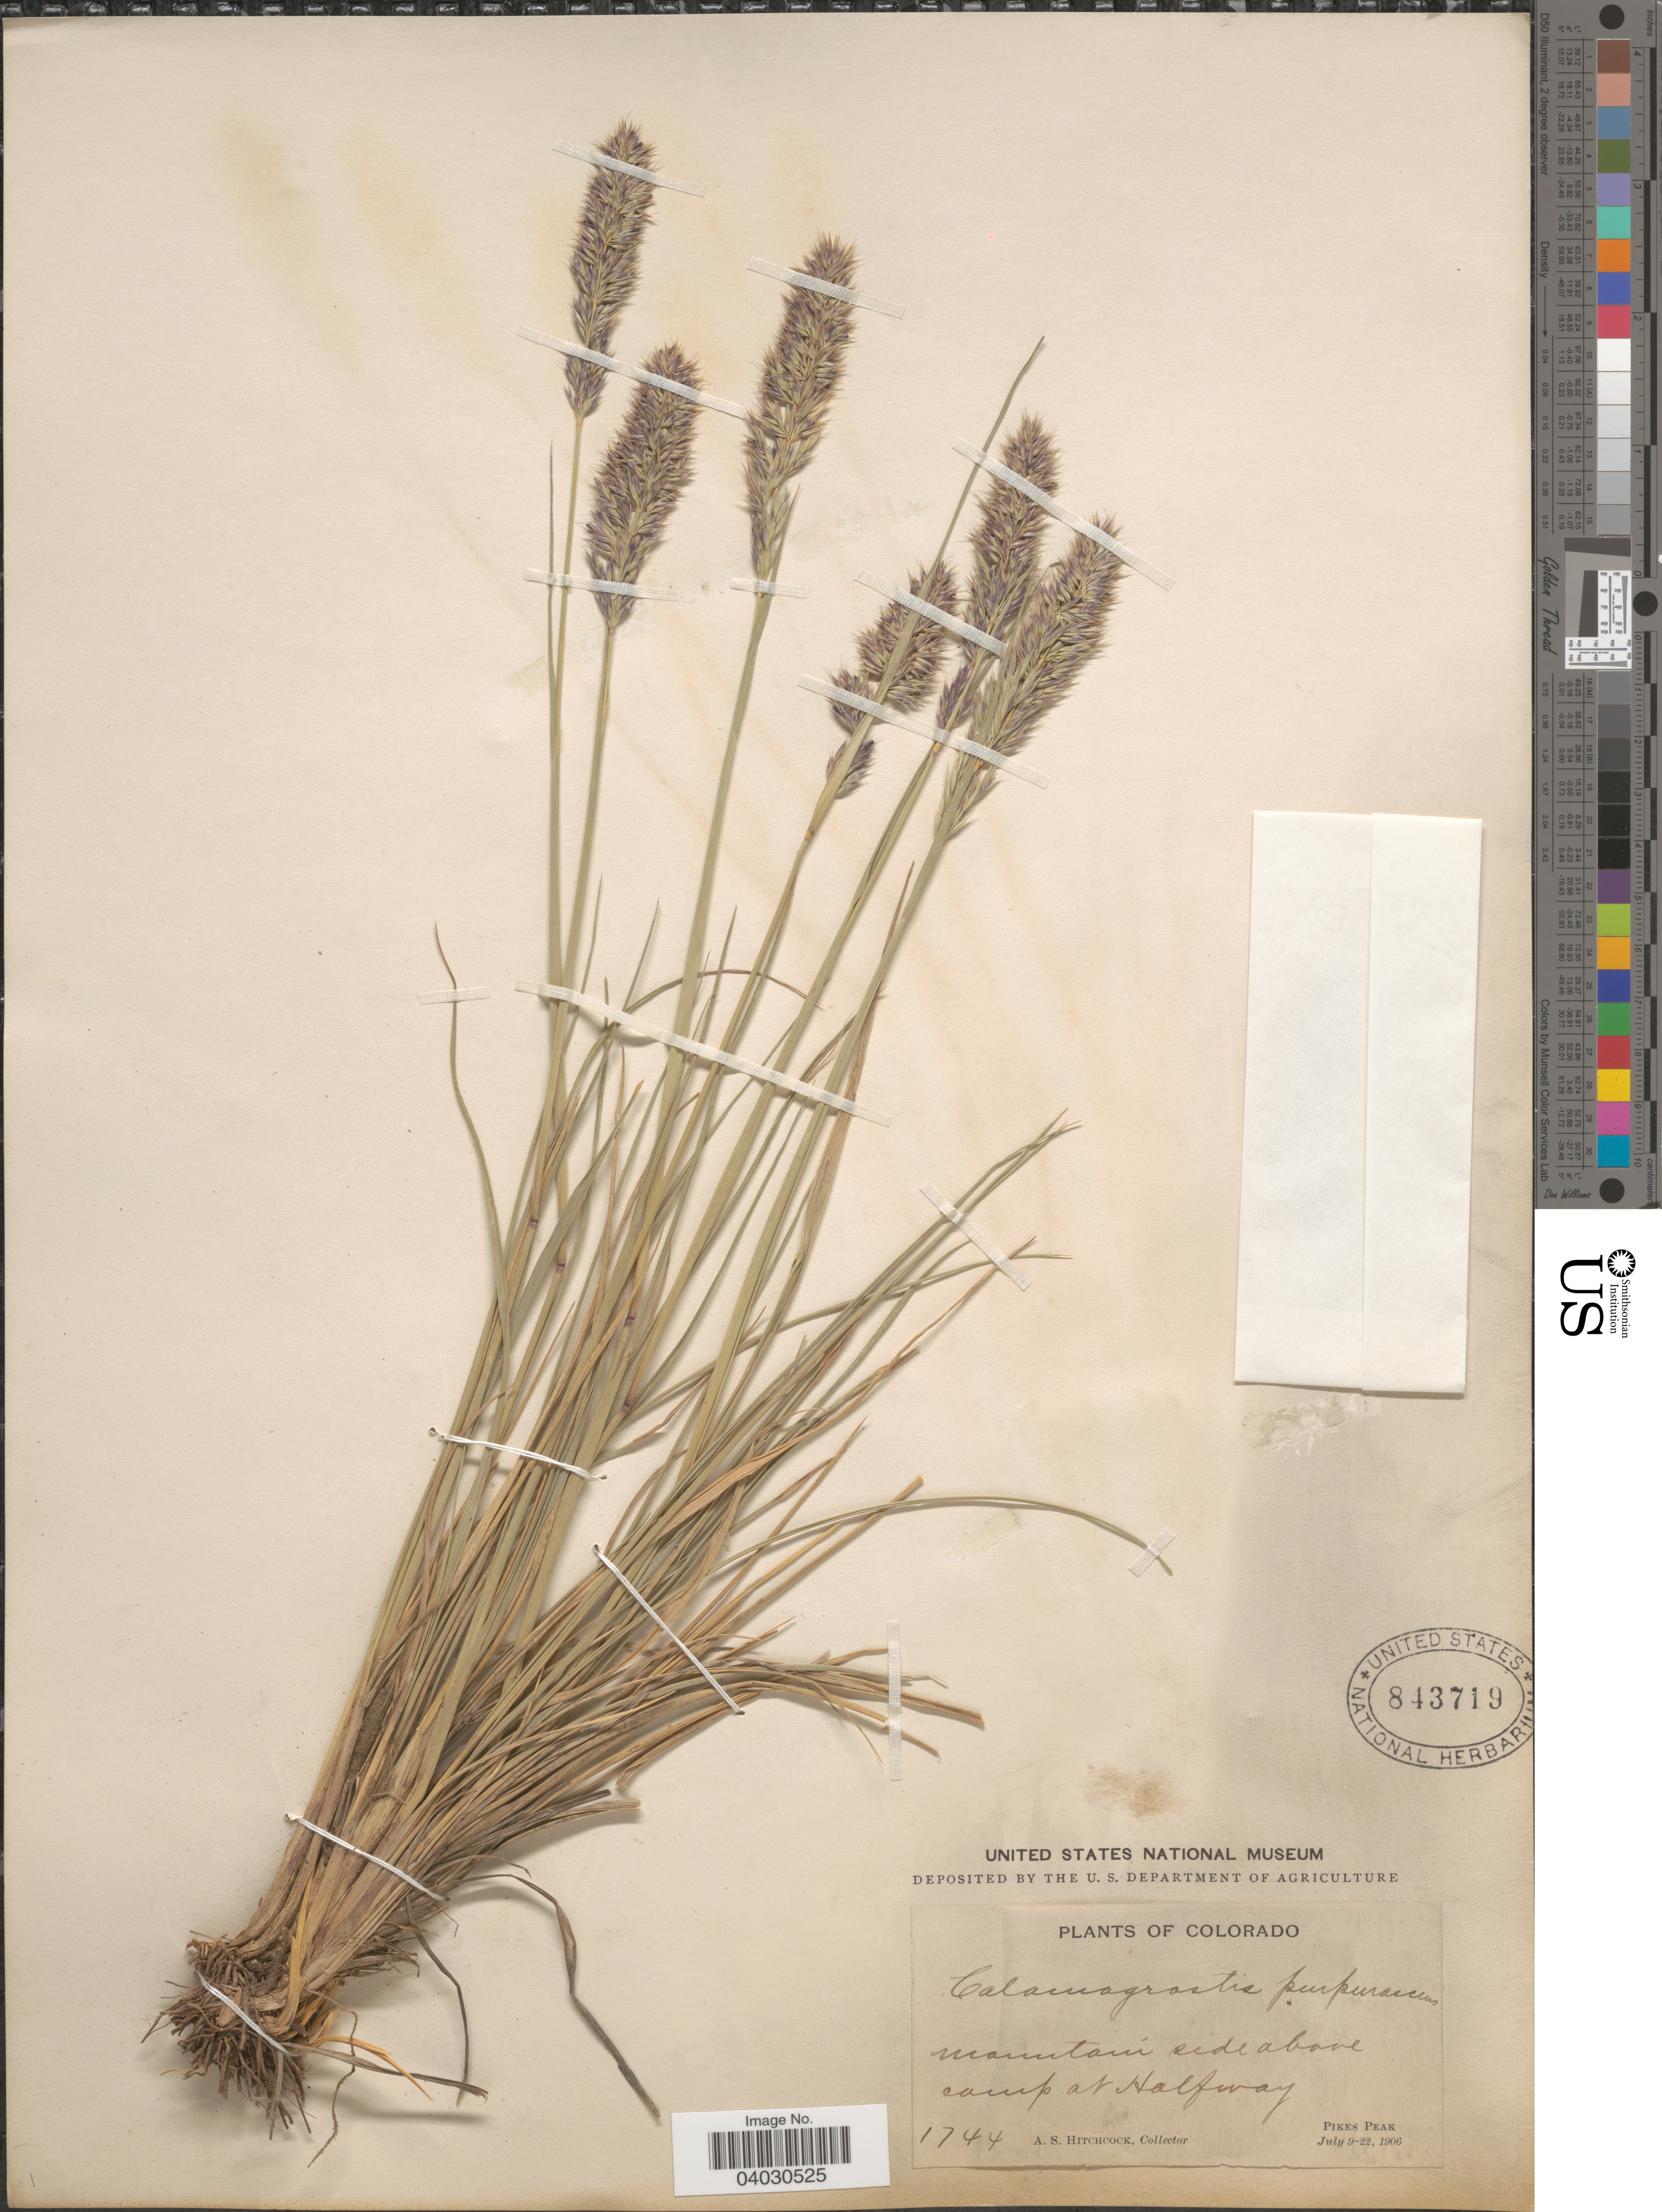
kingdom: Plantae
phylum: Tracheophyta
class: Liliopsida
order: Poales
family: Poaceae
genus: Calamagrostis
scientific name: Calamagrostis purpurascens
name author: R. Br.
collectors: A. S. Hitchcock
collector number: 1744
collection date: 1906-07-09/1906-07-22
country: United States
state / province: Colorado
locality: Mountain side above camp at Halfway. Pikes Peak.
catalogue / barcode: US 843719